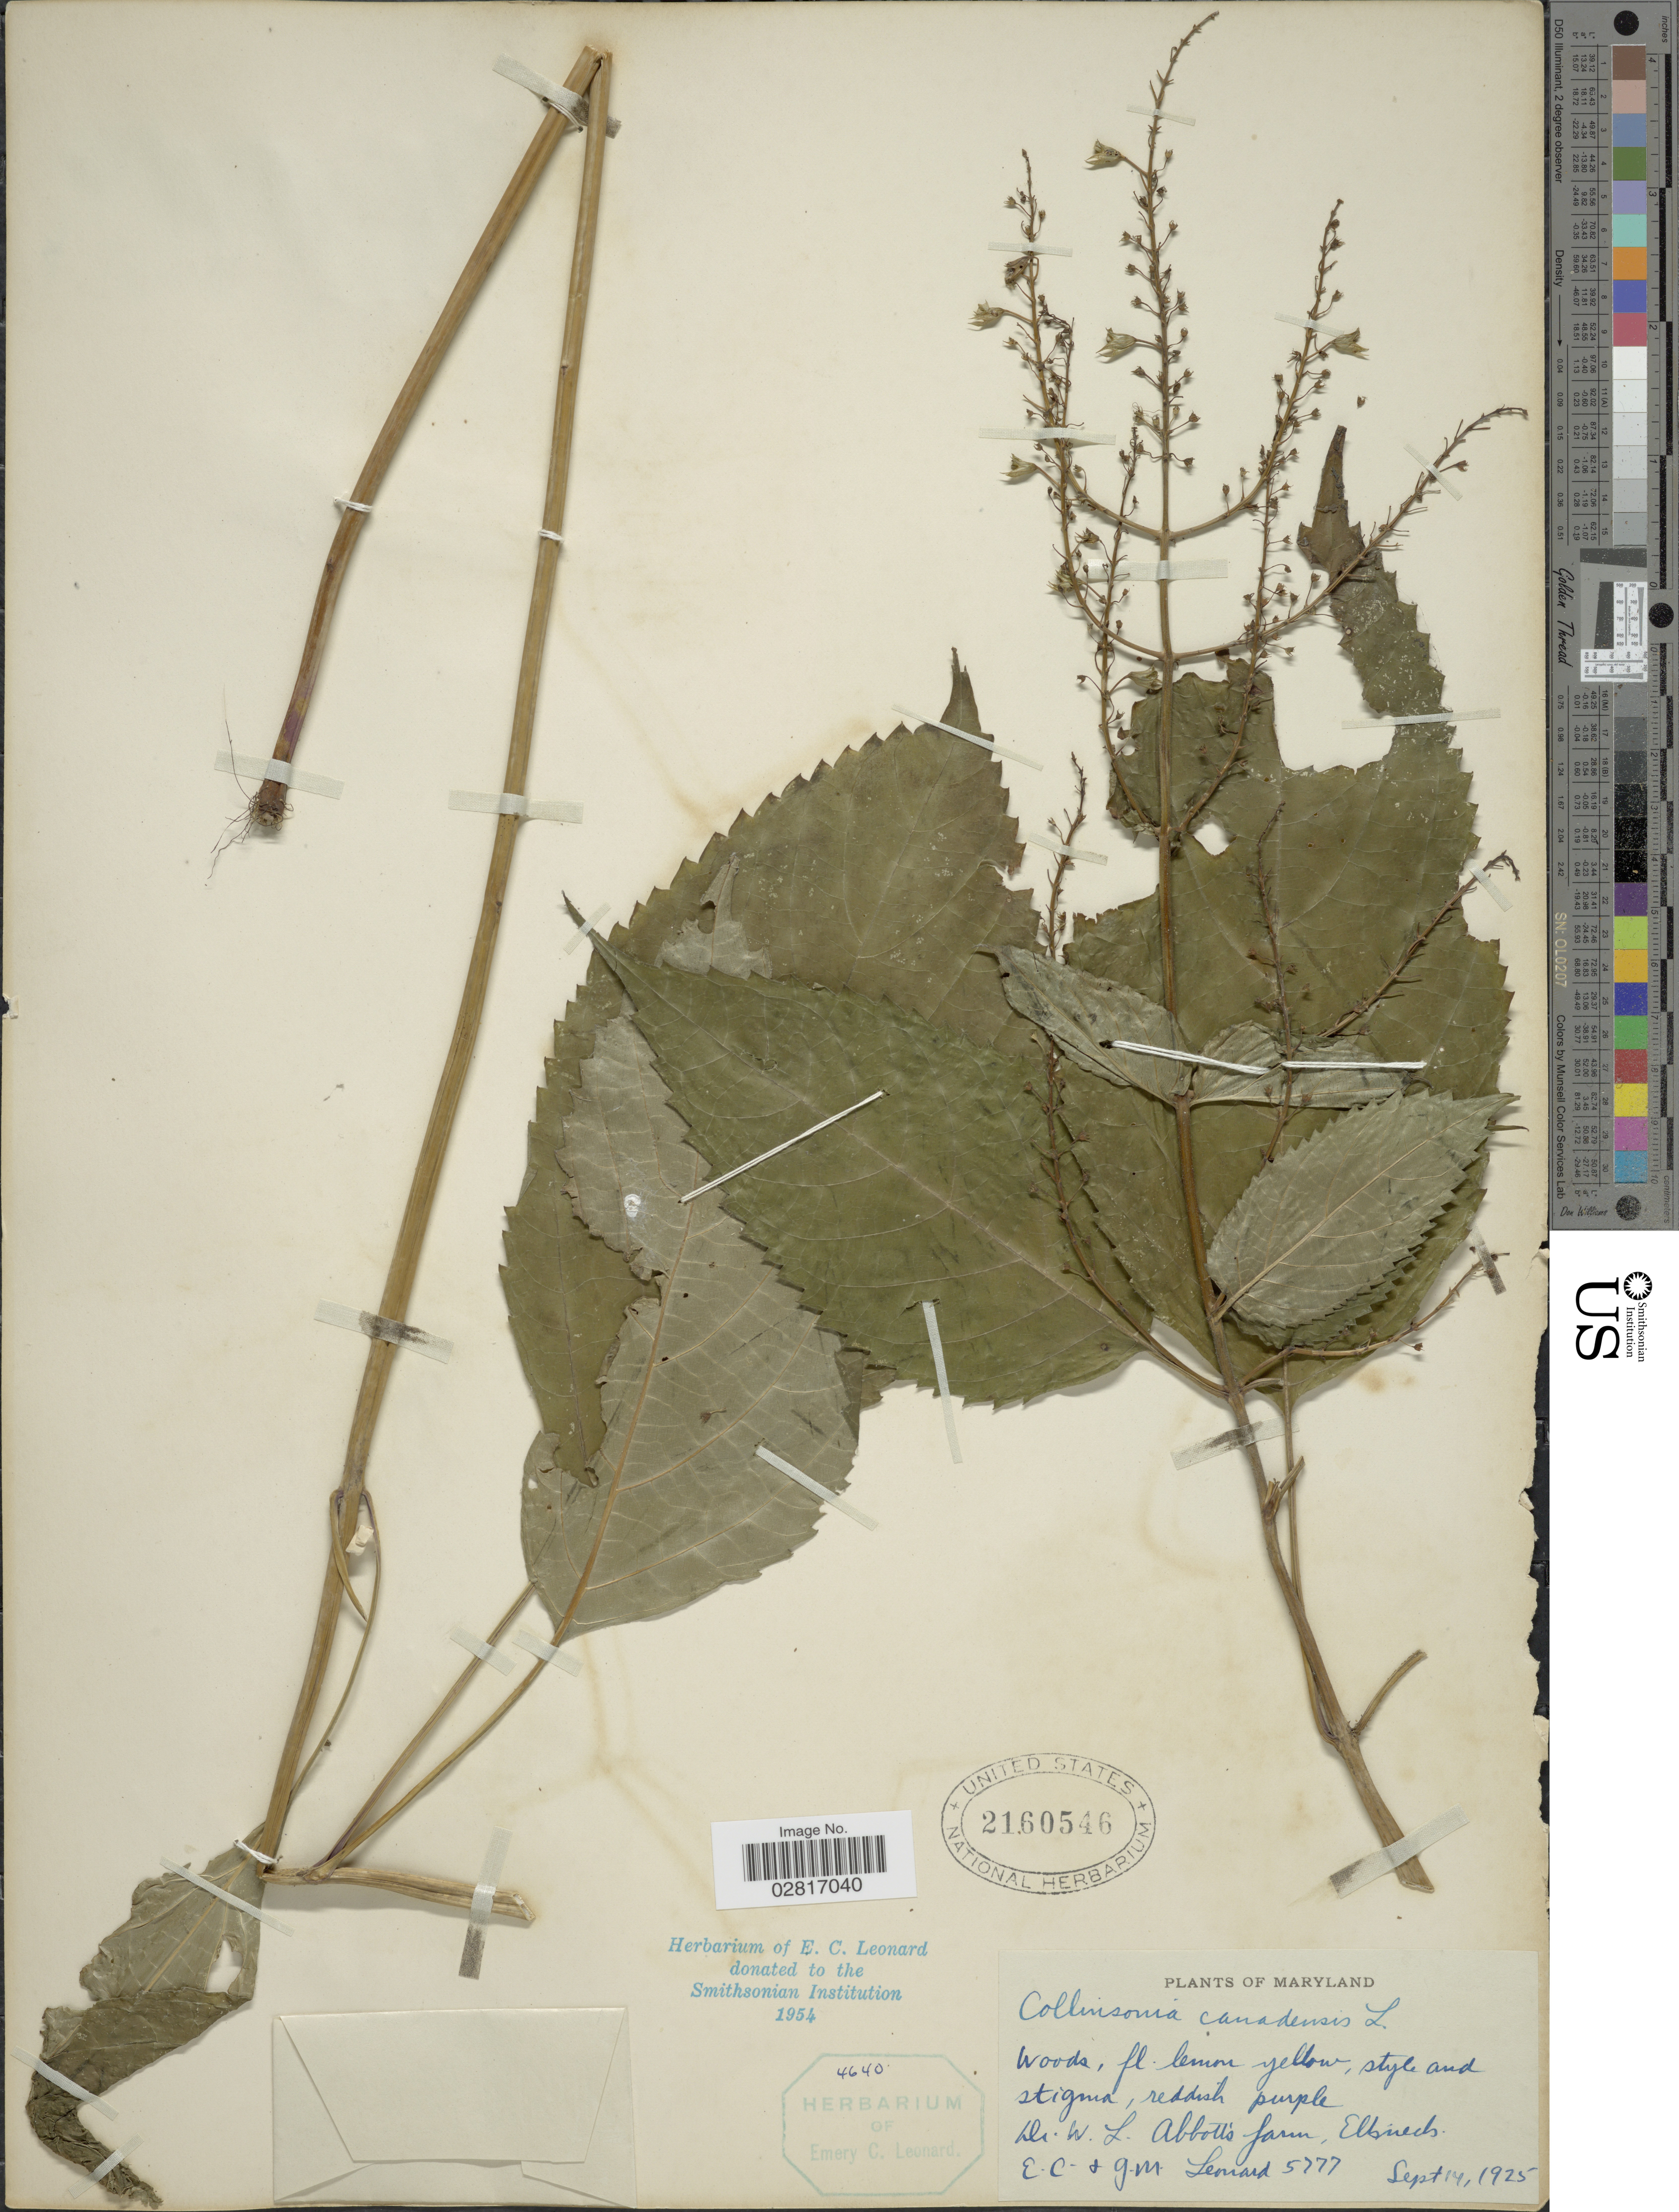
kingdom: Plantae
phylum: Tracheophyta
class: Magnoliopsida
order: Lamiales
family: Lamiaceae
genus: Collinsonia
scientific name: Collinsonia canadensis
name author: L.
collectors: E. C. Leonard & G. M. Leonard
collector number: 5777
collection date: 1925-09-14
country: United States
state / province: Maryland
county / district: Cecil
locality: Dr. W. L. Abbott's farm, Elkneck.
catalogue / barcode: US 2160546